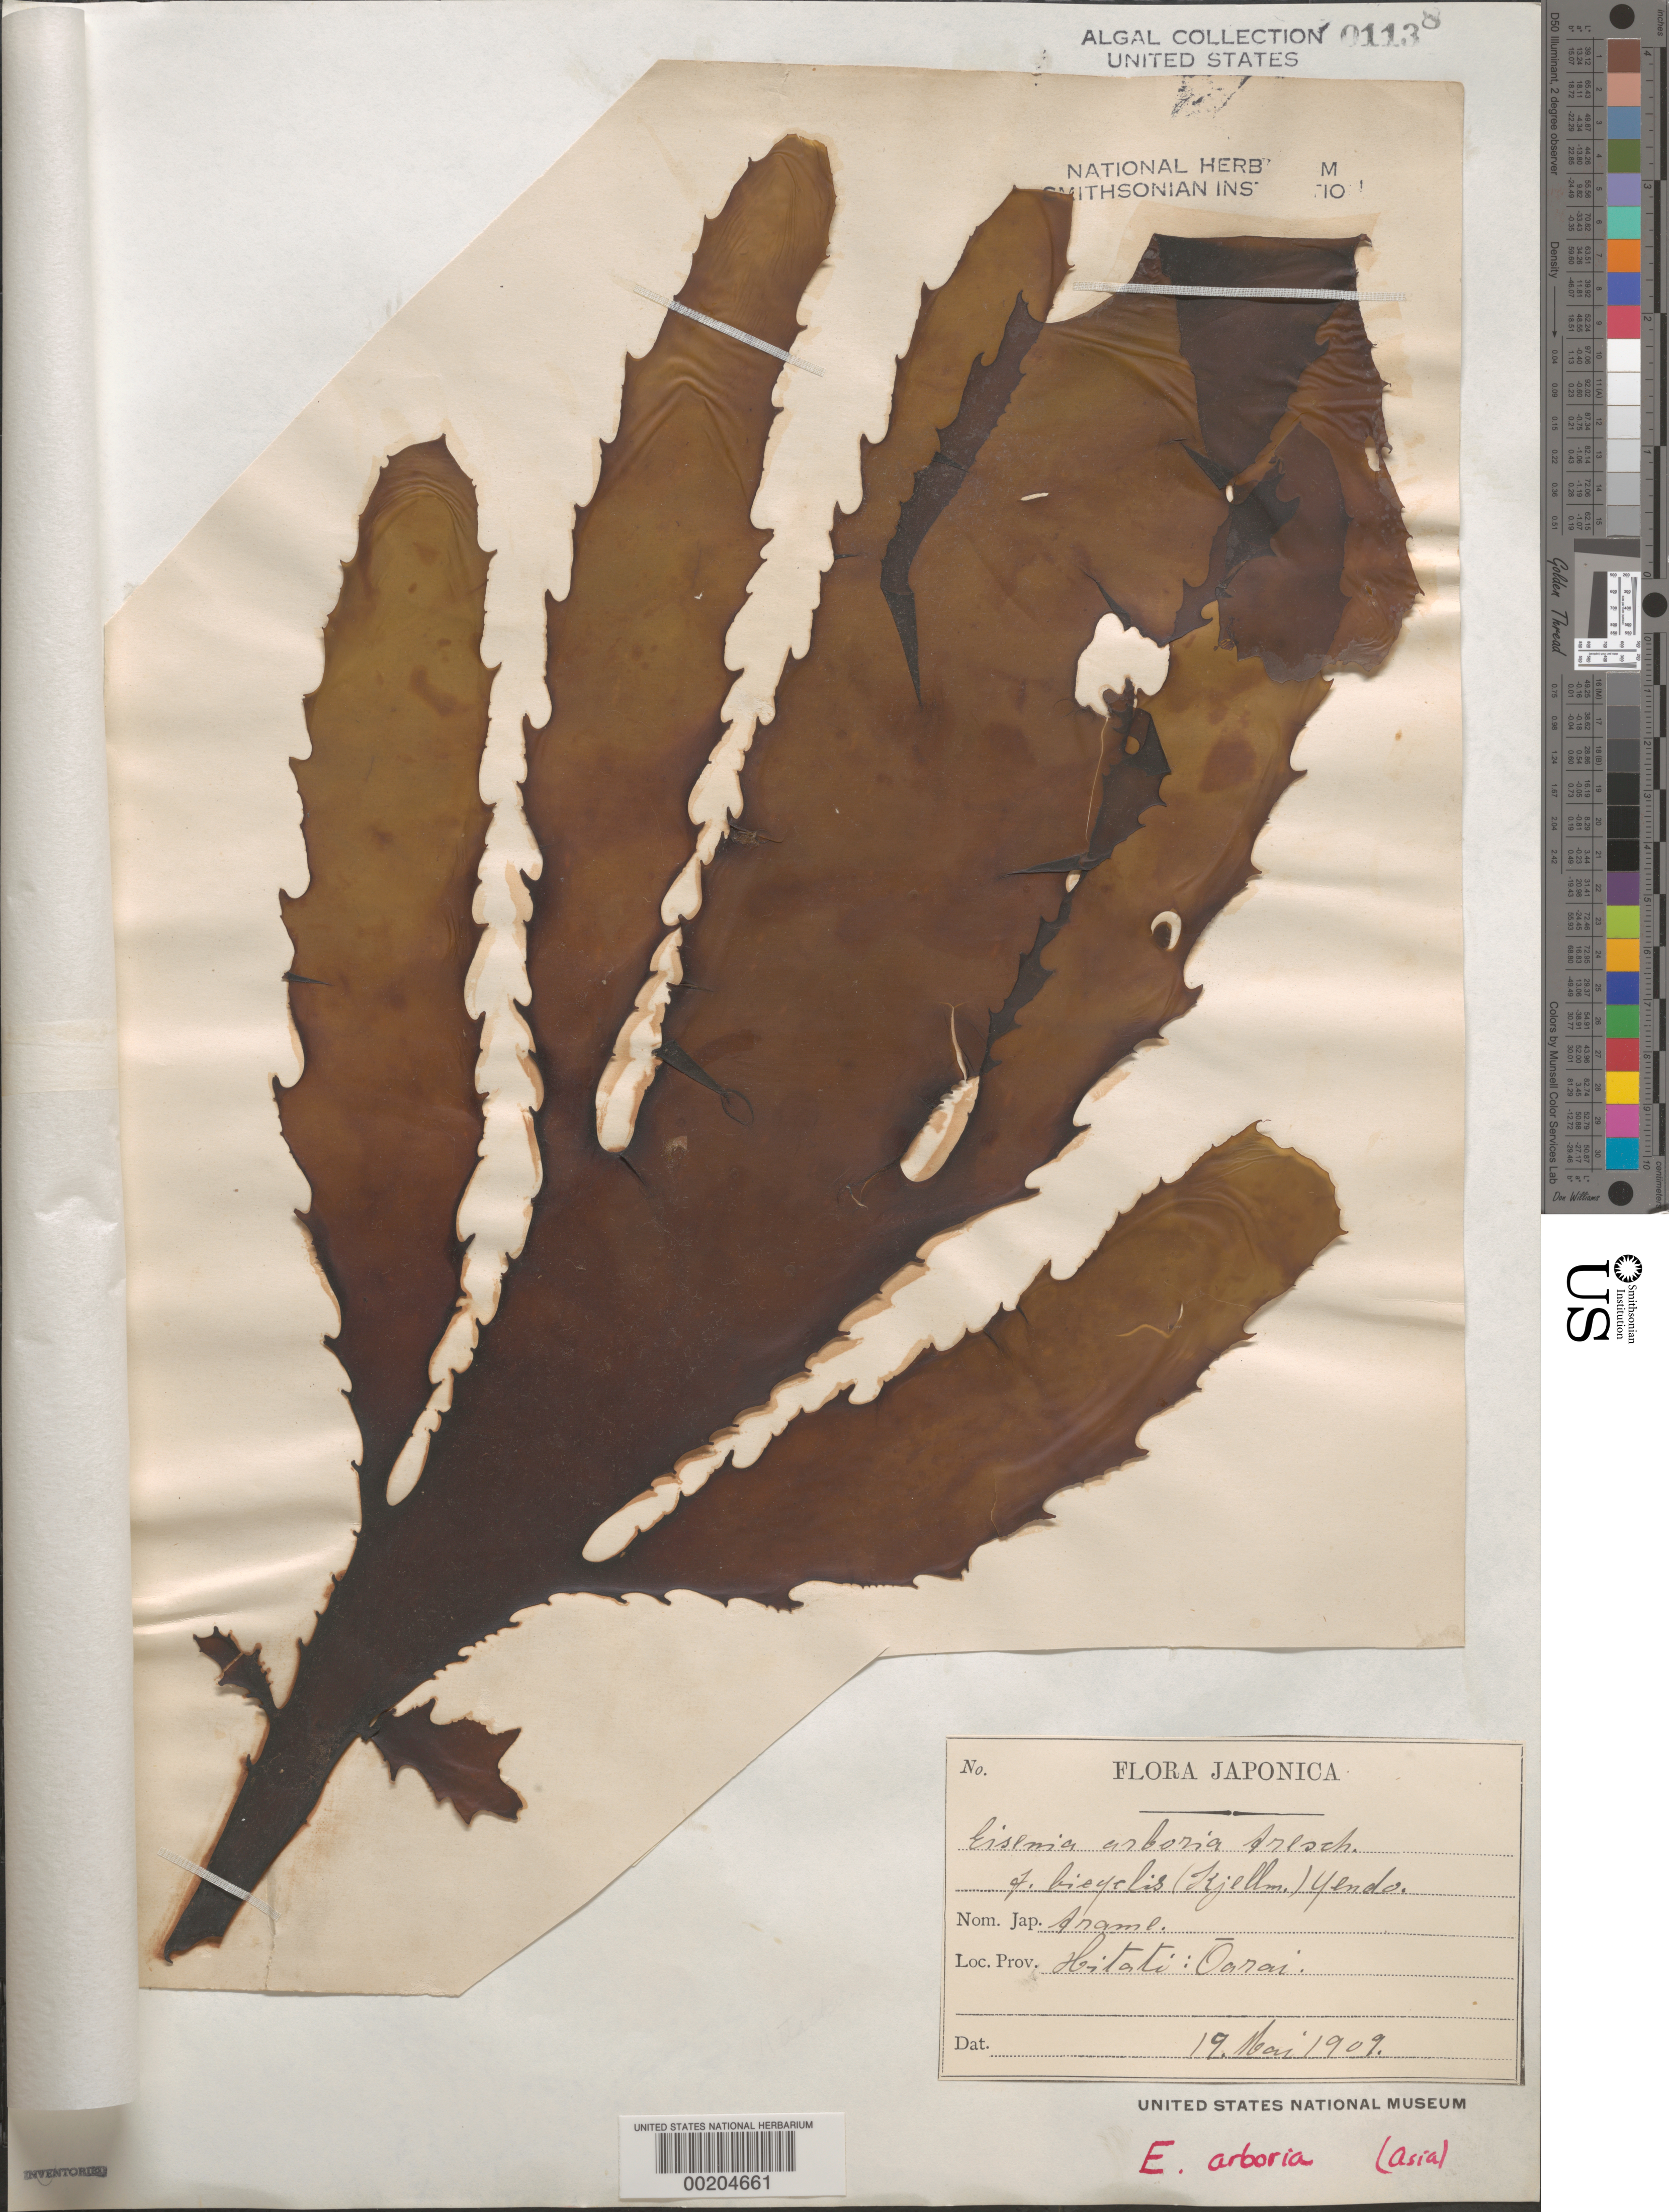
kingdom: Chromista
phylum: Ochrophyta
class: Phaeophyceae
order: Laminariales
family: Lessoniaceae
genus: Eisenia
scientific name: Eisenia arborea f. bicyclis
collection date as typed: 19 May 1909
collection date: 1909-05-19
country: Japan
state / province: Ibaraki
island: Honshu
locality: Oarai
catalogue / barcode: US 1138